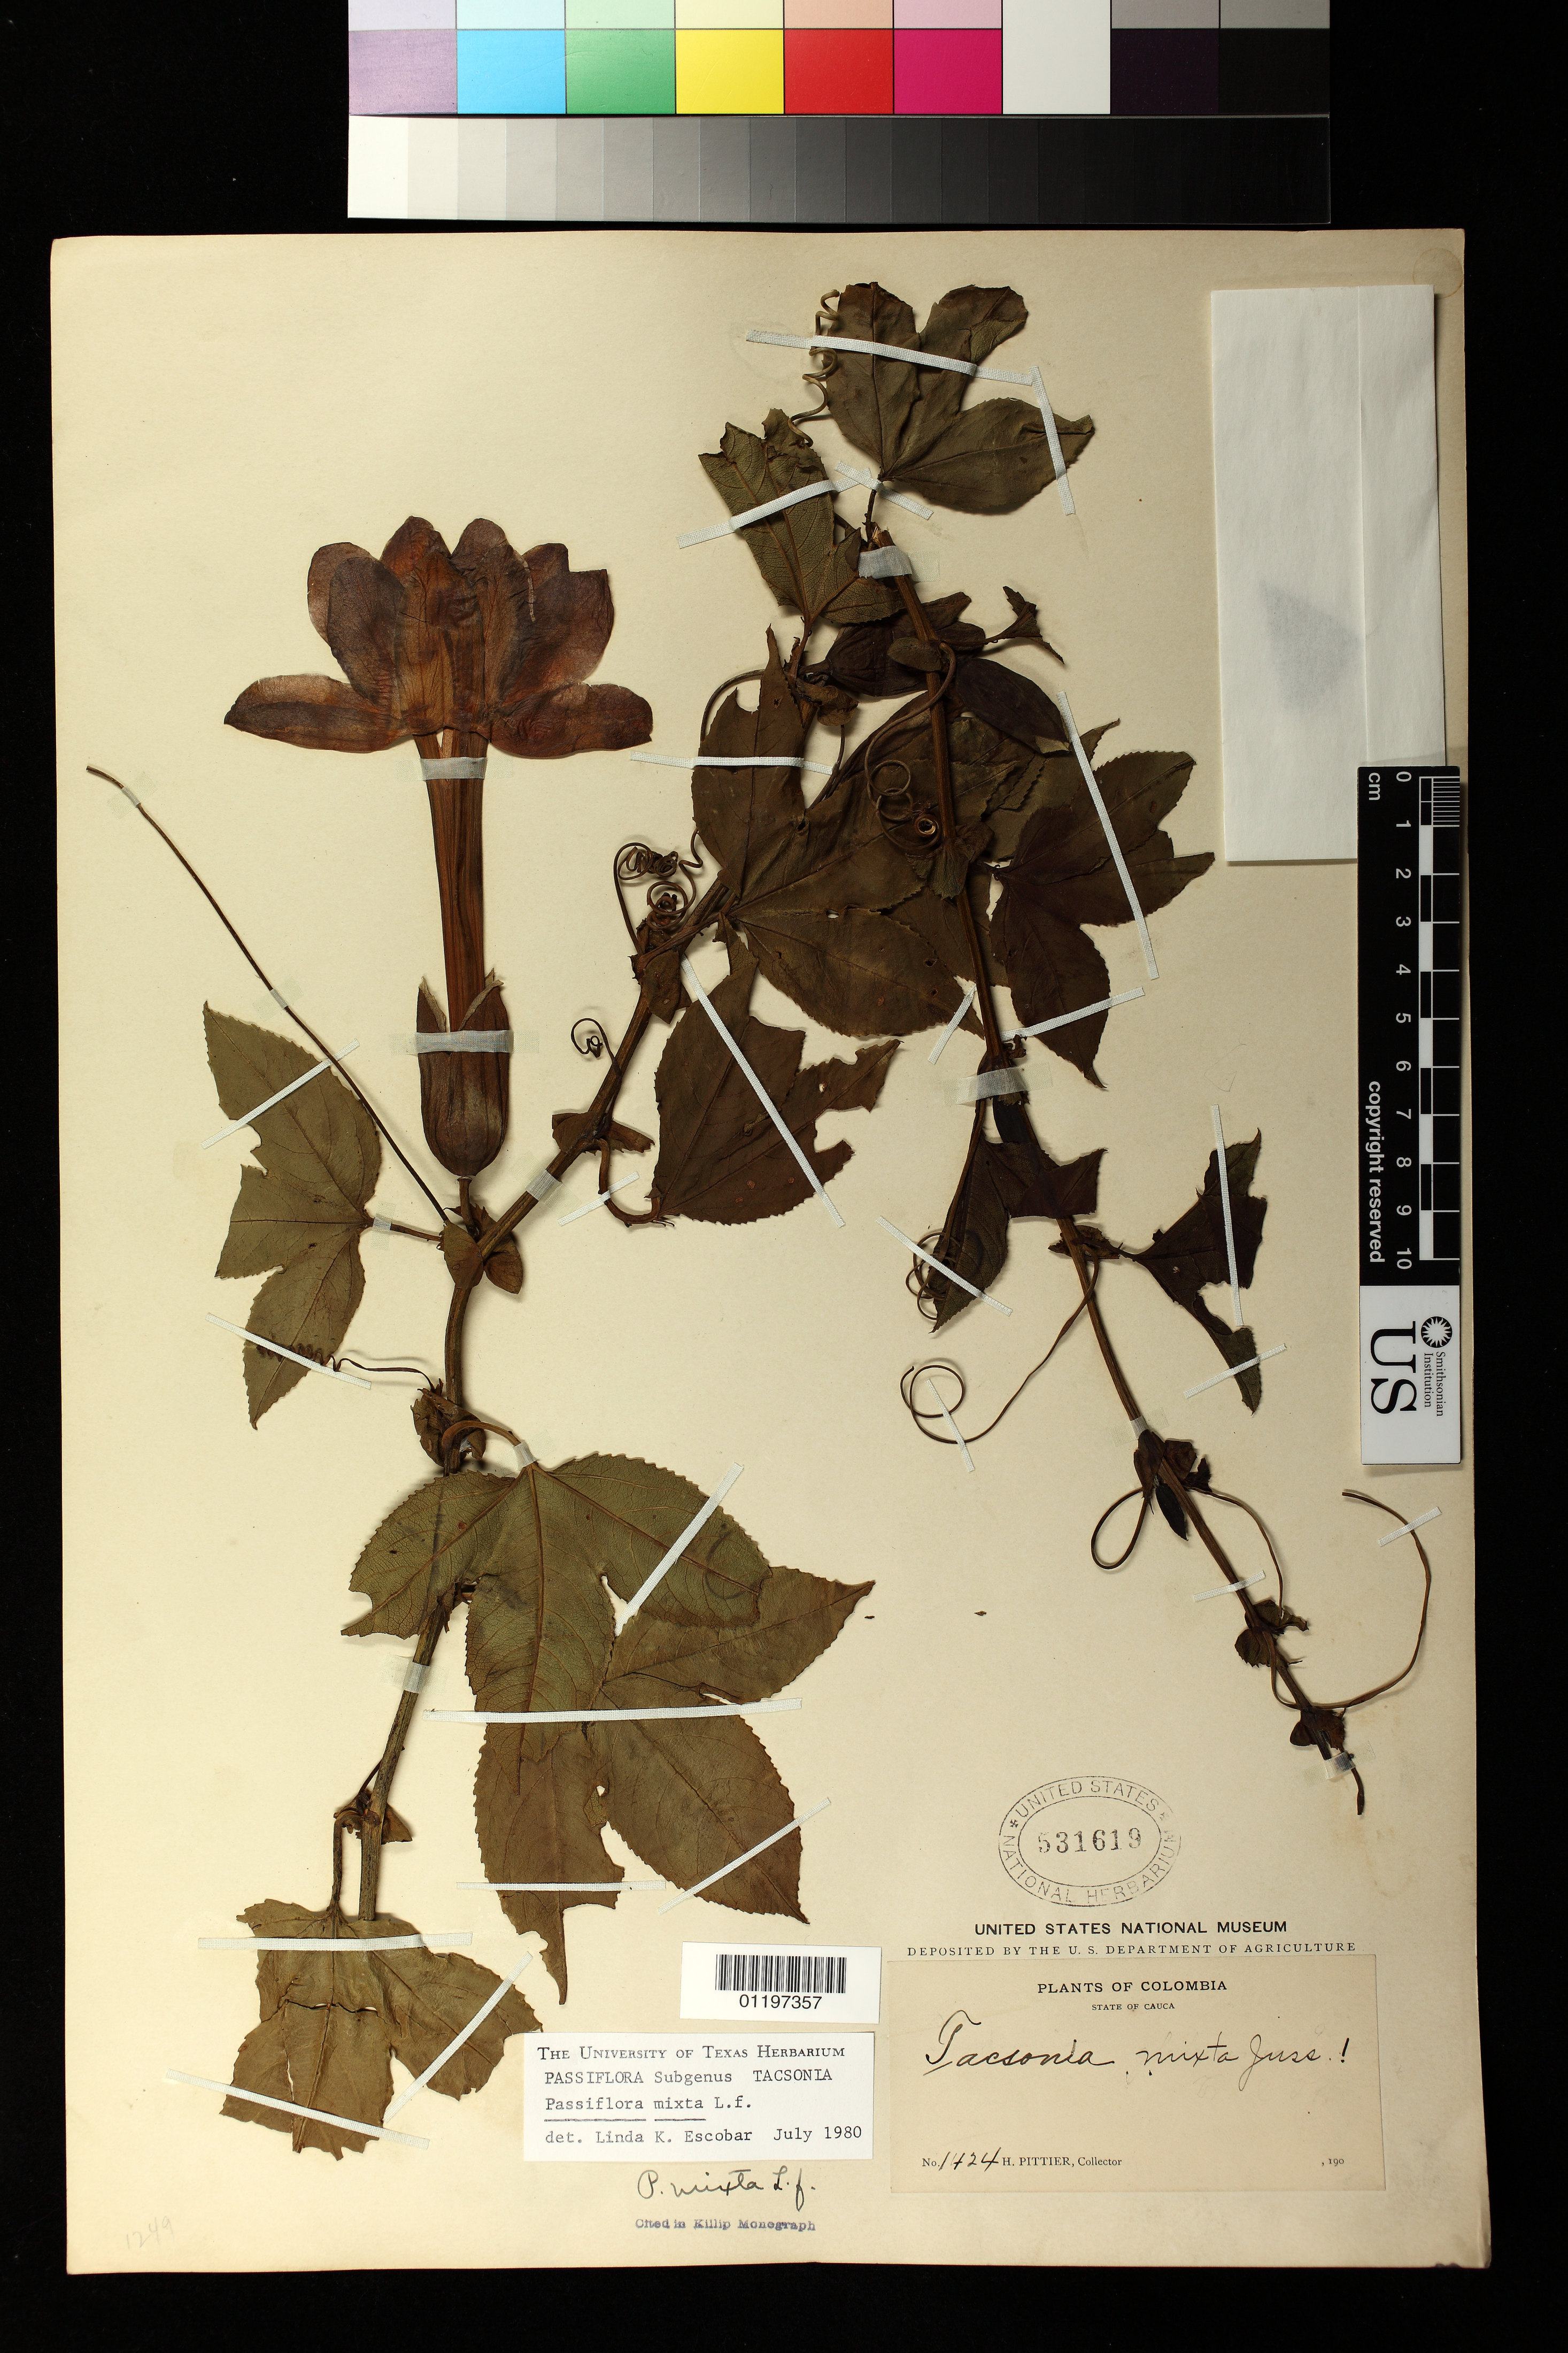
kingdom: Plantae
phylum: Tracheophyta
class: Magnoliopsida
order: Malpighiales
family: Passifloraceae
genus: Passiflora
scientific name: Passiflora mixta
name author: L. f.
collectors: H. F. Pittier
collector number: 1424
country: Colombia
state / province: Cauca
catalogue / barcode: US 531619